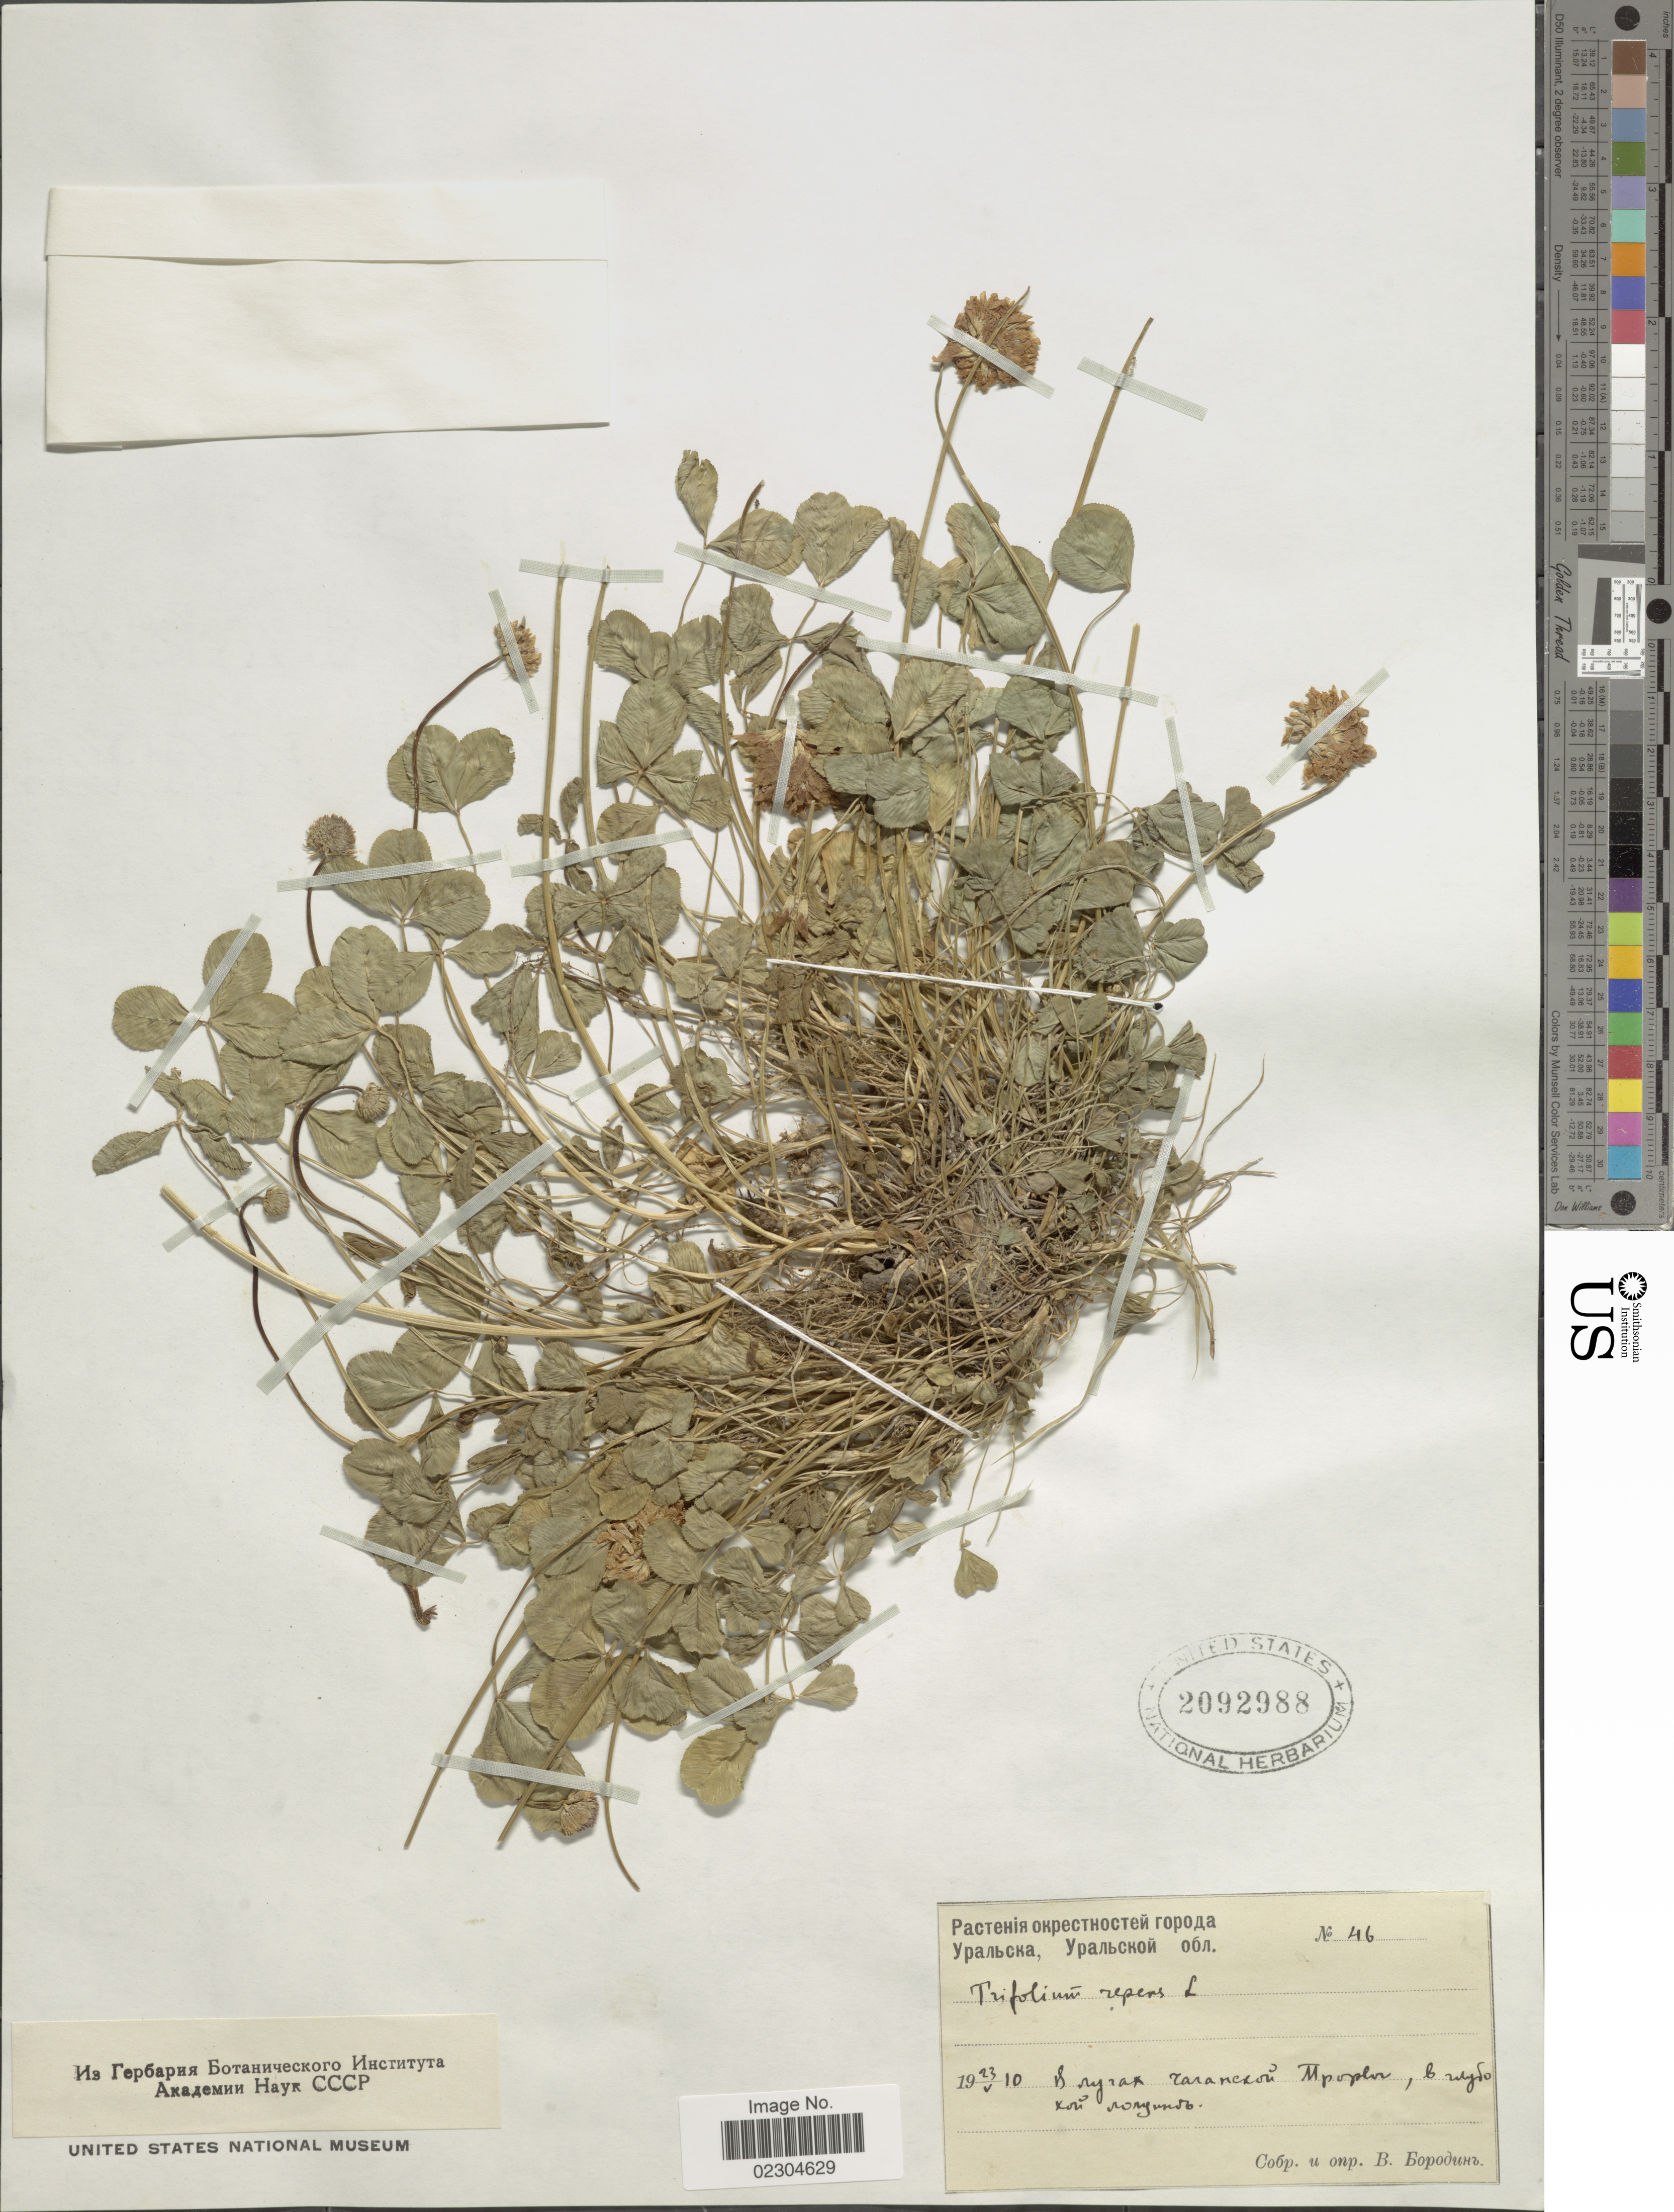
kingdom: Plantae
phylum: Tracheophyta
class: Magnoliopsida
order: Fabales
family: Fabaceae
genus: Trifolium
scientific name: Trifolium repens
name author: L.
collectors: V. Borodin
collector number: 45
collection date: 1910-05-23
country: Kazakhstan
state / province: West Kazakhstan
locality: Vicinity of Uralsk, near Chagan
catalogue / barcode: US 2092988